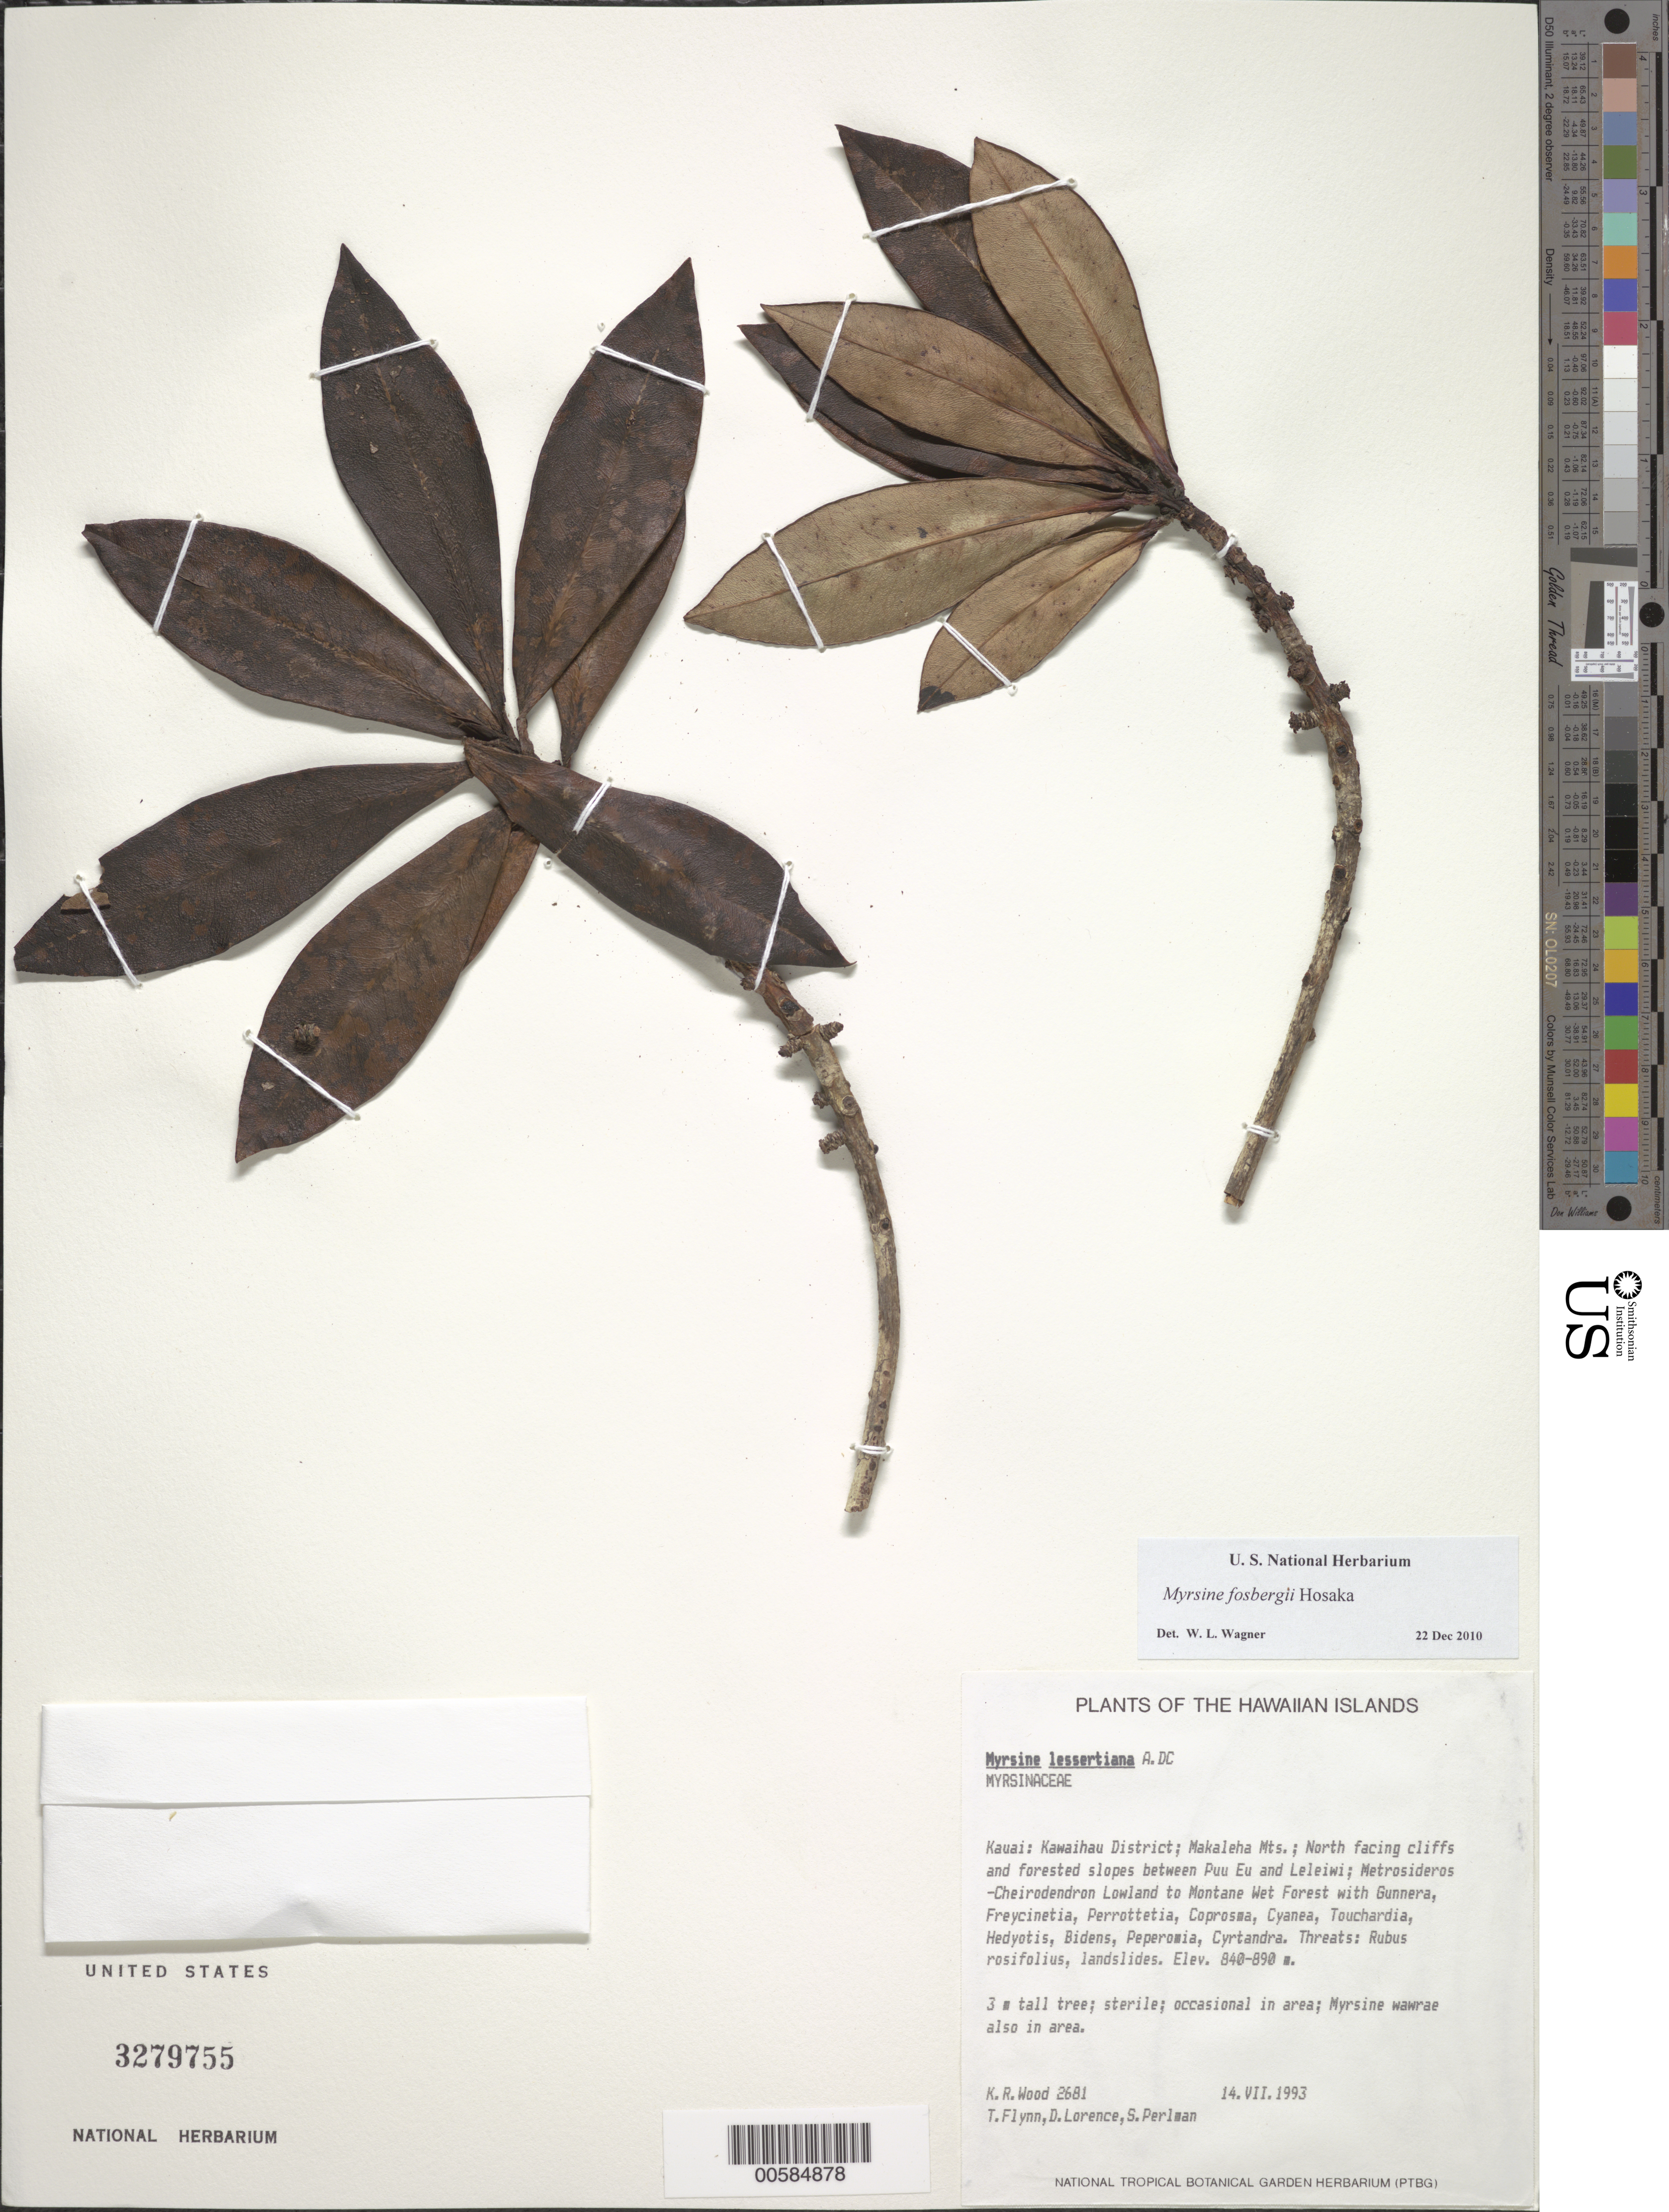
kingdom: Plantae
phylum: Tracheophyta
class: Magnoliopsida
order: Ericales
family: Primulaceae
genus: Myrsine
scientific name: Myrsine fosbergii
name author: Hosaka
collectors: K. R. Wood, T. W. Flynn, D. Lorence & S. P. Perlman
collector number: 2681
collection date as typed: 14 Jul 1993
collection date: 1993-07-14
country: United States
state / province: Hawaii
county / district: Kauai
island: Kaua'i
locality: Kawaihau Dist; Makaleha Mts; N facing cliffs and slopes between Puu Eu and Leleiwi.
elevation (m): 840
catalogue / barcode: US 3279755